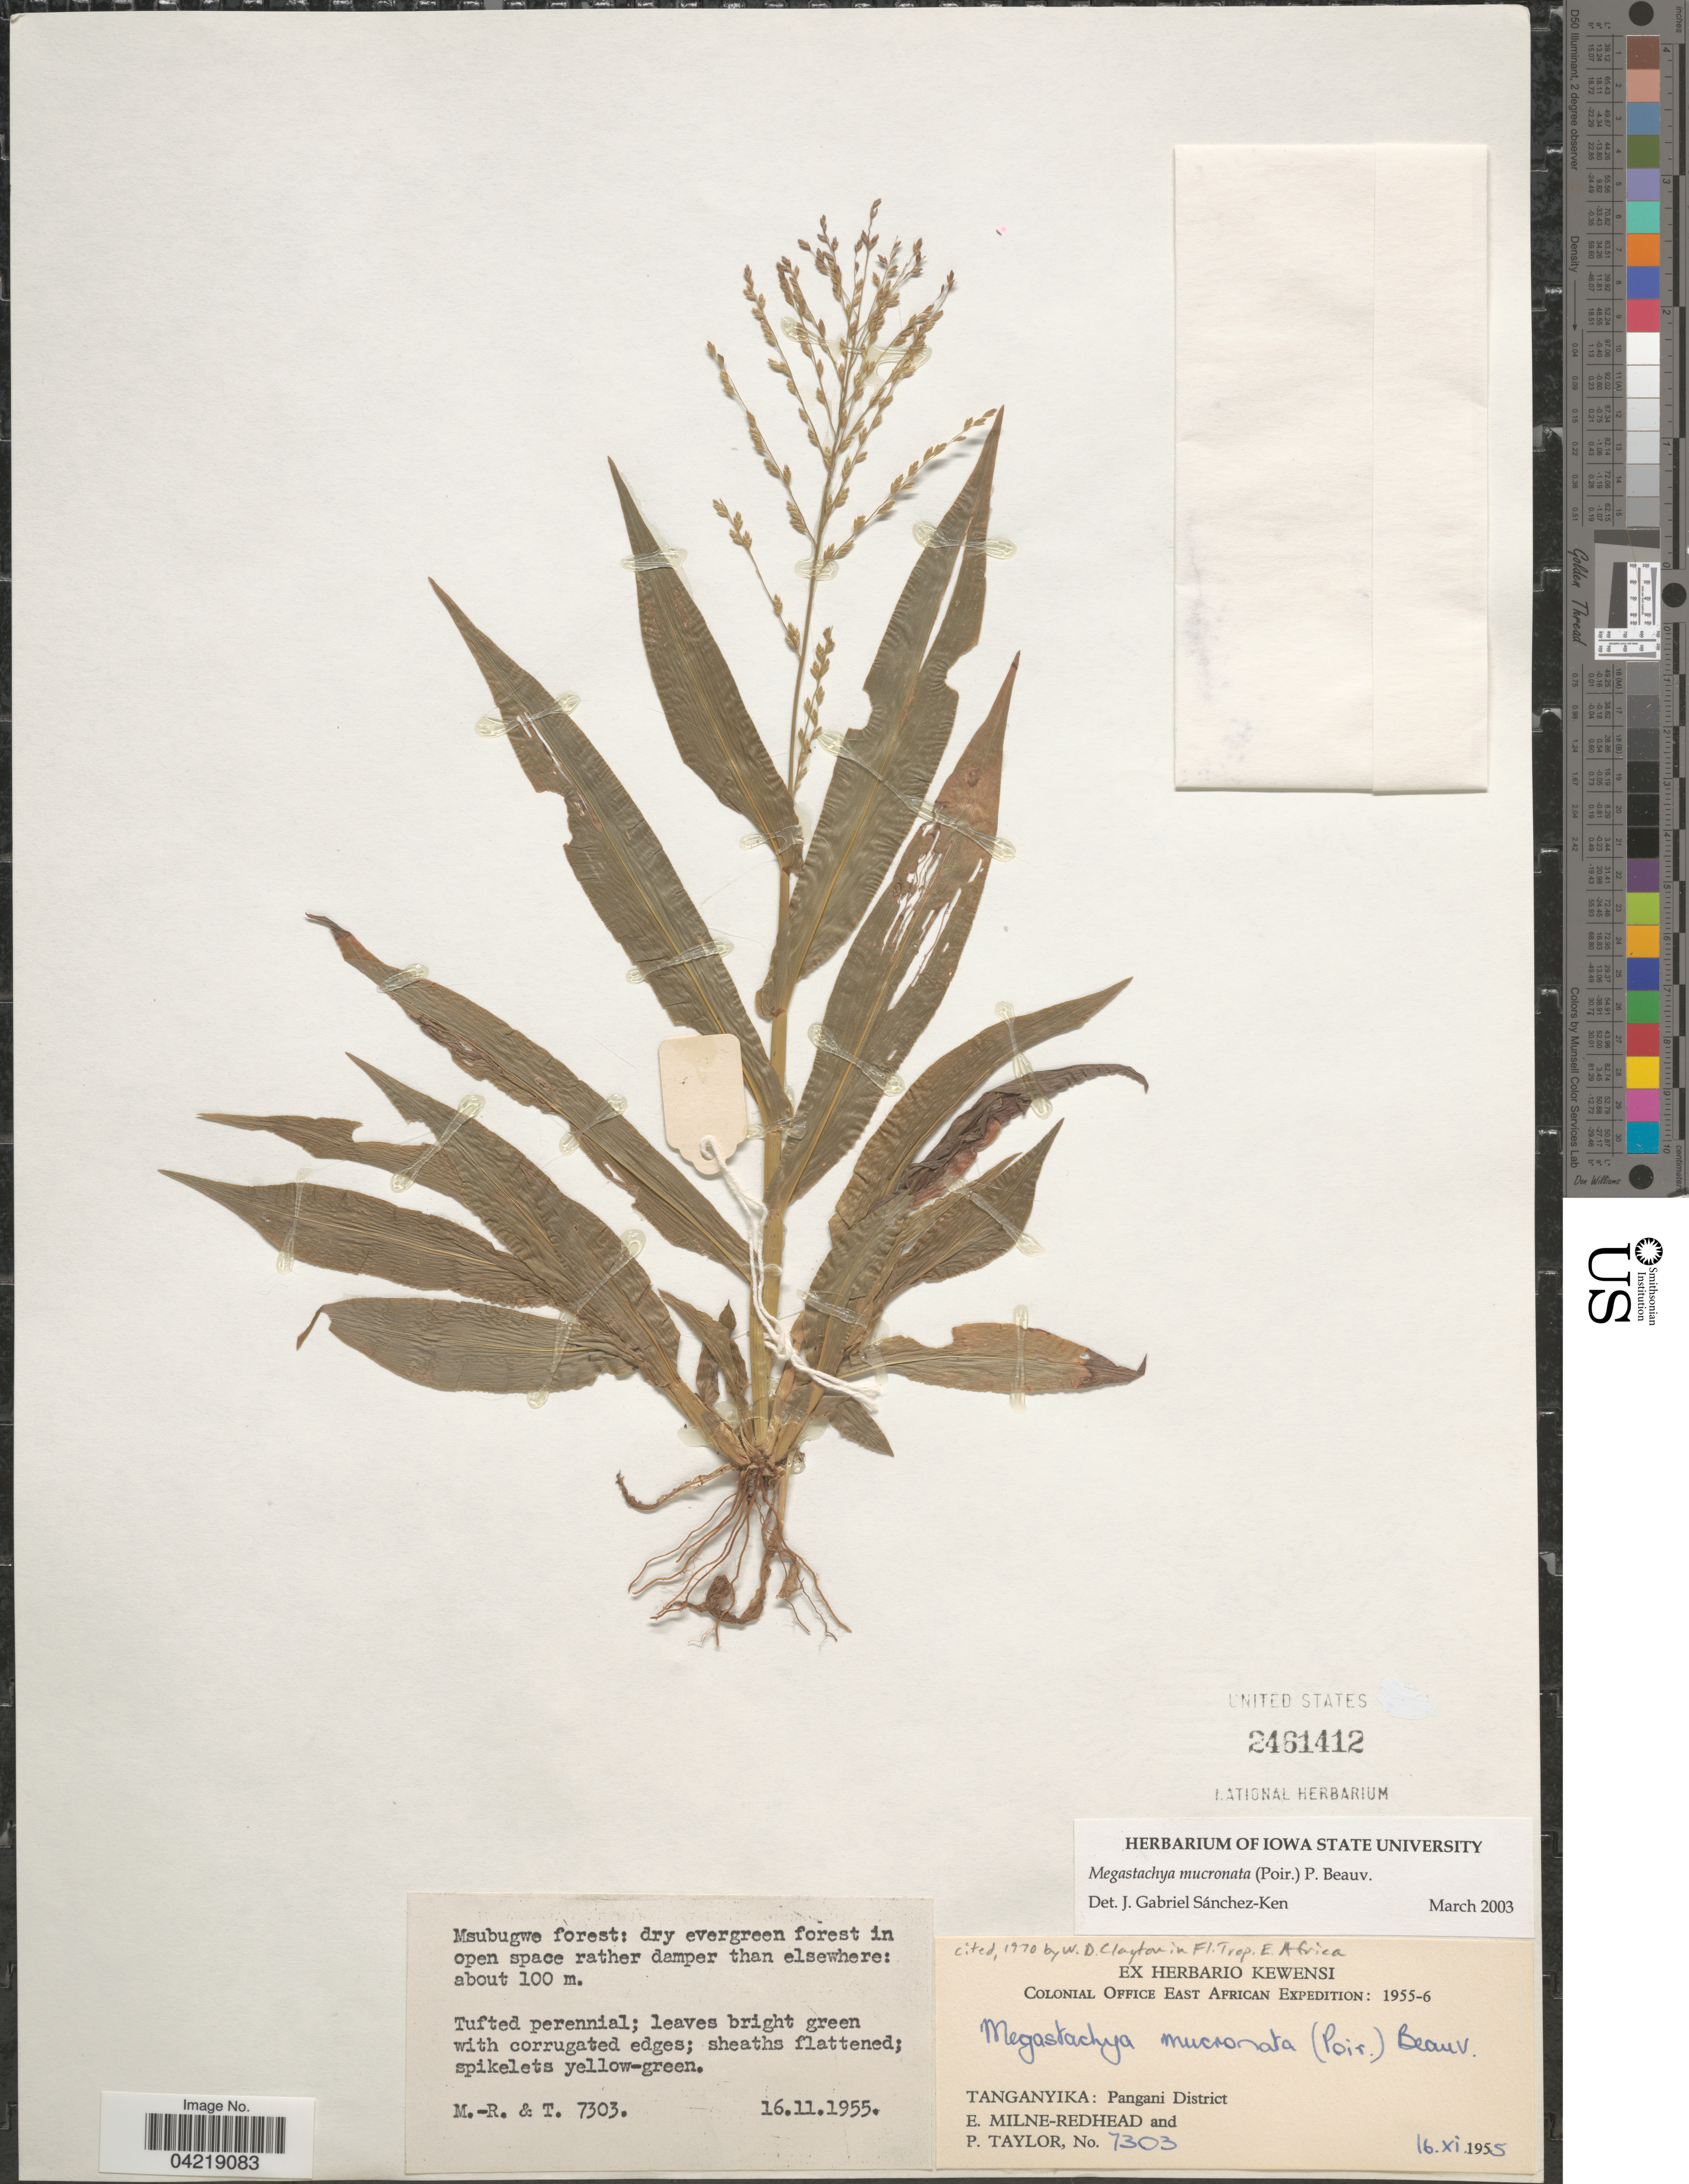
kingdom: Plantae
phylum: Tracheophyta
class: Liliopsida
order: Poales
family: Poaceae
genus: Megastachya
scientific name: Megastachya mucronata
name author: (Poir.) P. Beauv.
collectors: E. W. Milne-Redhead & P. Taylor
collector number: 7303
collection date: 1955-11-16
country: Tanzania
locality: Msubugwe forest: dry evergreen forest in open space rather damper than elsewhere. Colonial Office East African Expedition: 1955-6. Tanganyika: Pangani District.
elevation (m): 100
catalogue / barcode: US 2461412